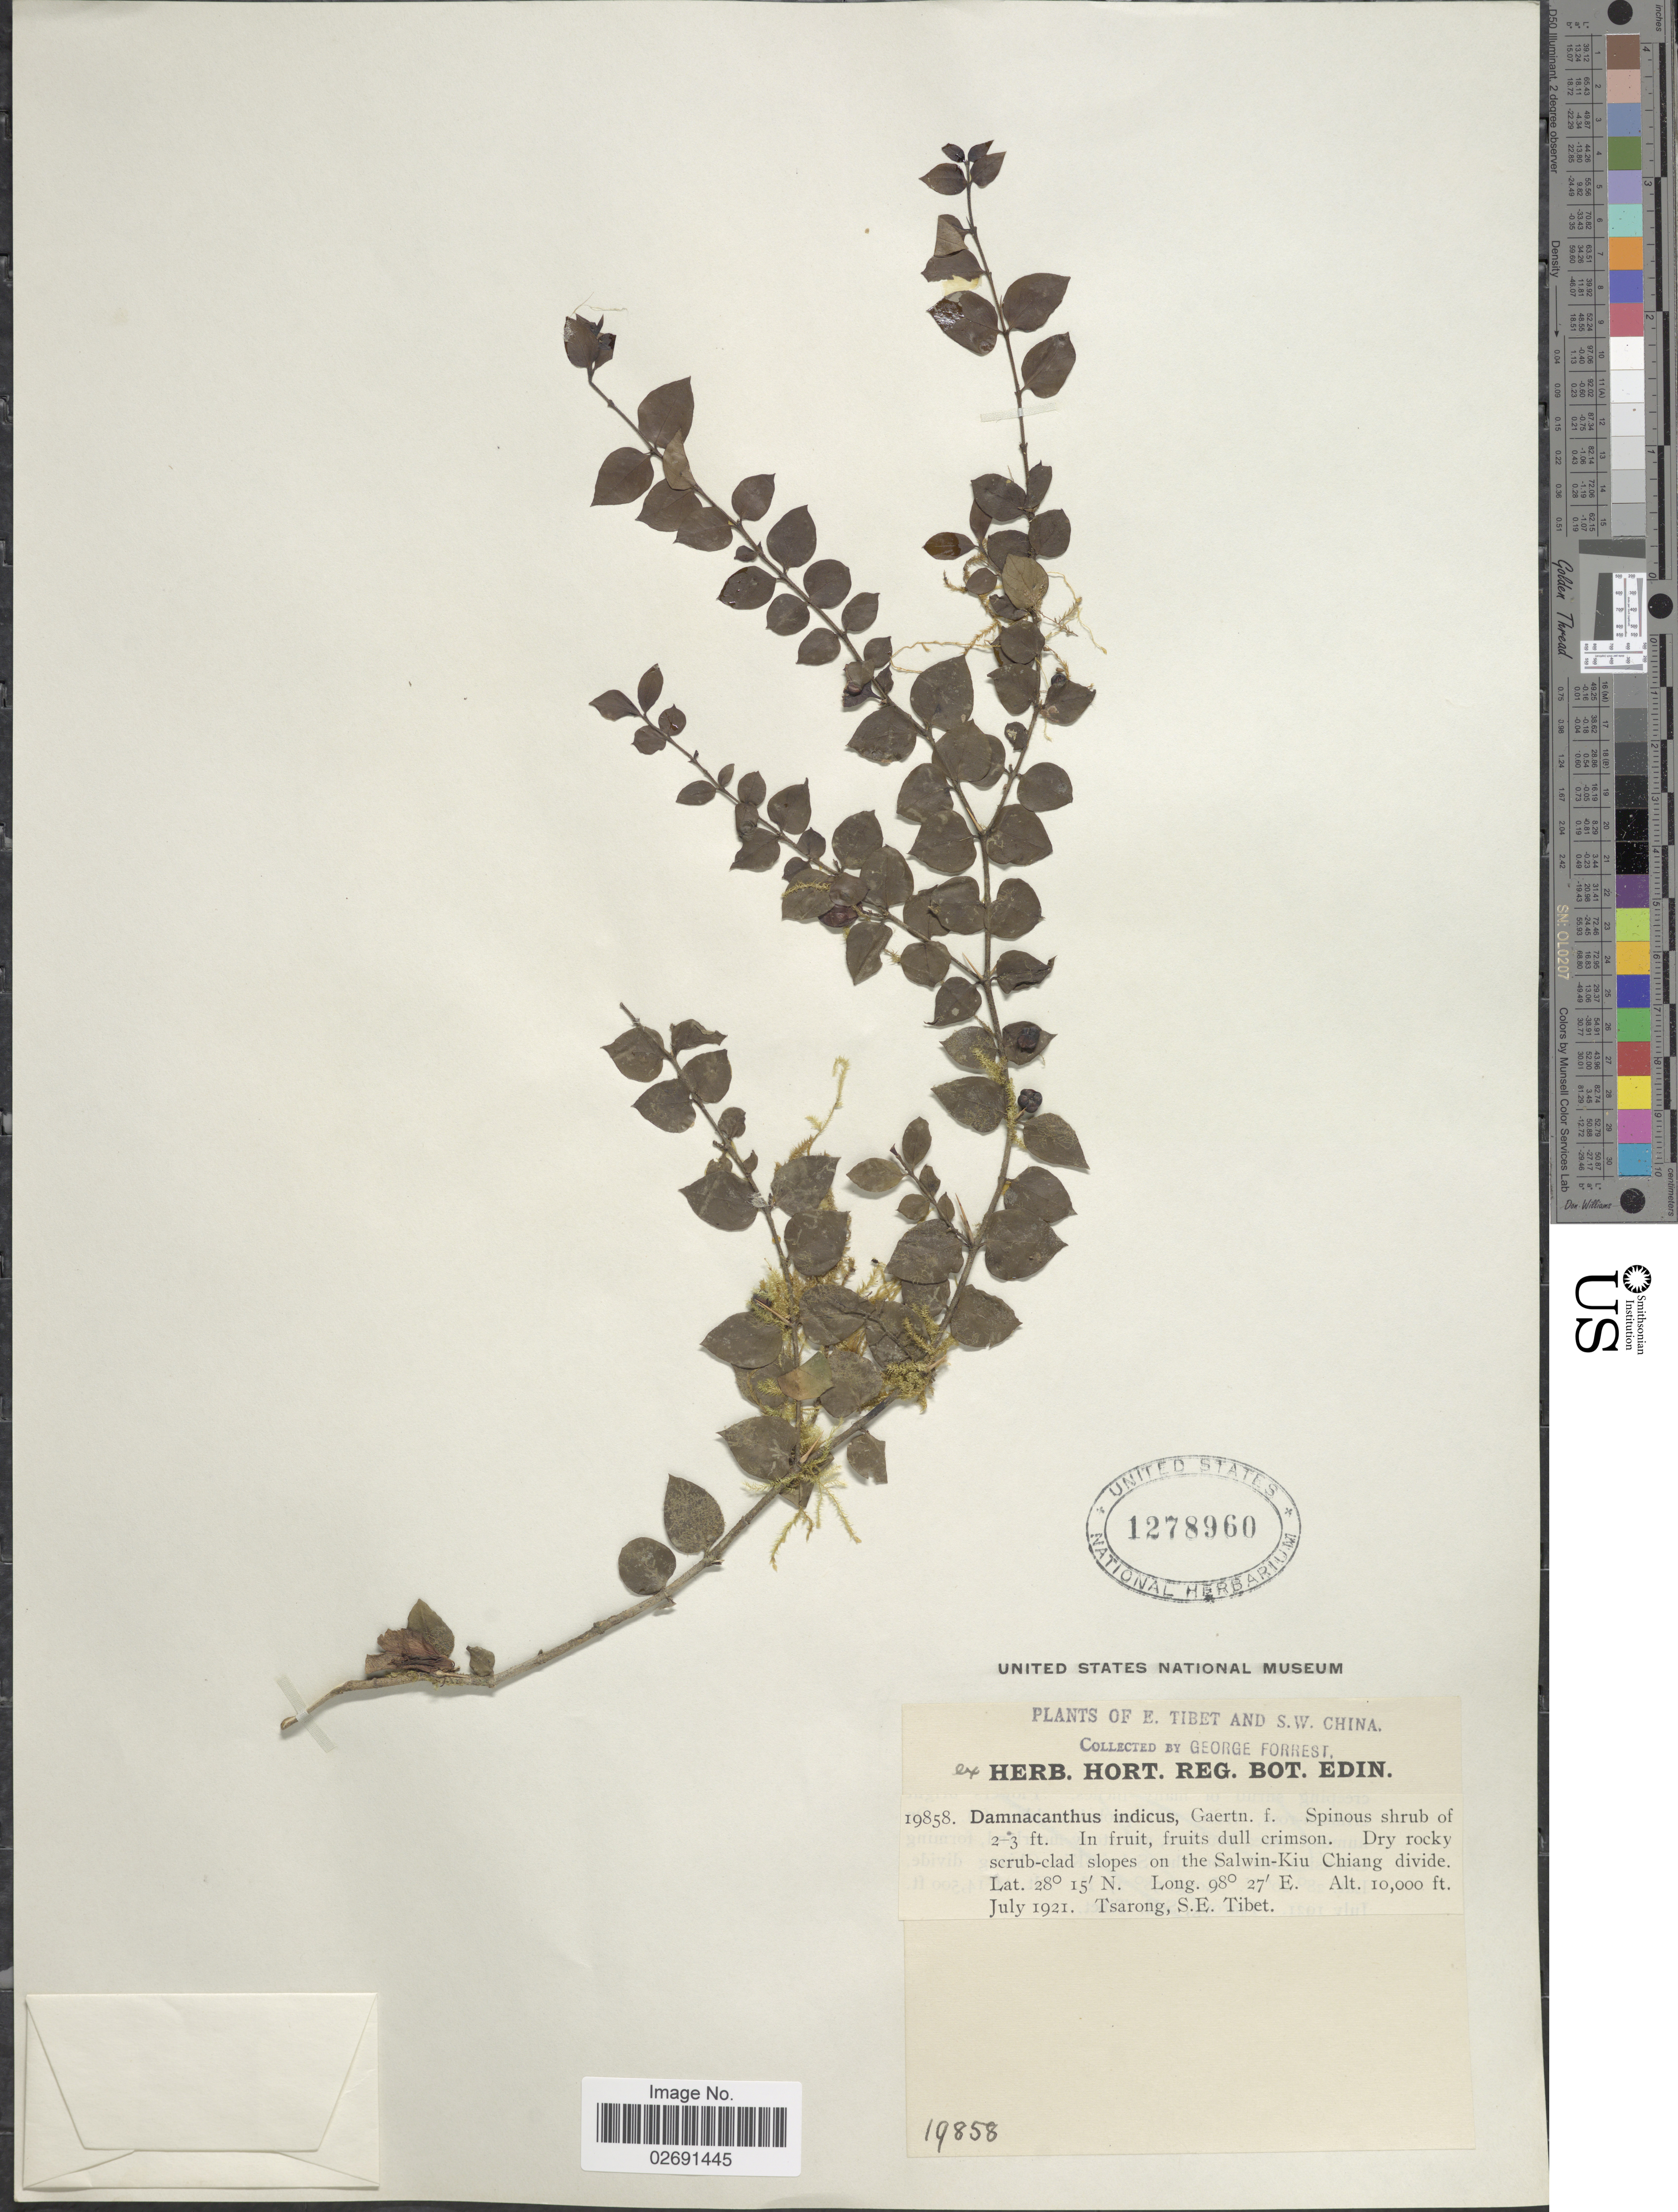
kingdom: Plantae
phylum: Tracheophyta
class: Magnoliopsida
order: Gentianales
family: Rubiaceae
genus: Damnacanthus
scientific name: Damnacanthus indicus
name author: L. f.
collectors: G. Forrest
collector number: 19858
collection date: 1921-07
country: China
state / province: Xizang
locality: E. Tibet and S.W. China, dry rocky scrub-clad slopes on the Salwin-Kiu Chiang divide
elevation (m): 3048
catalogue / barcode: US 1278960